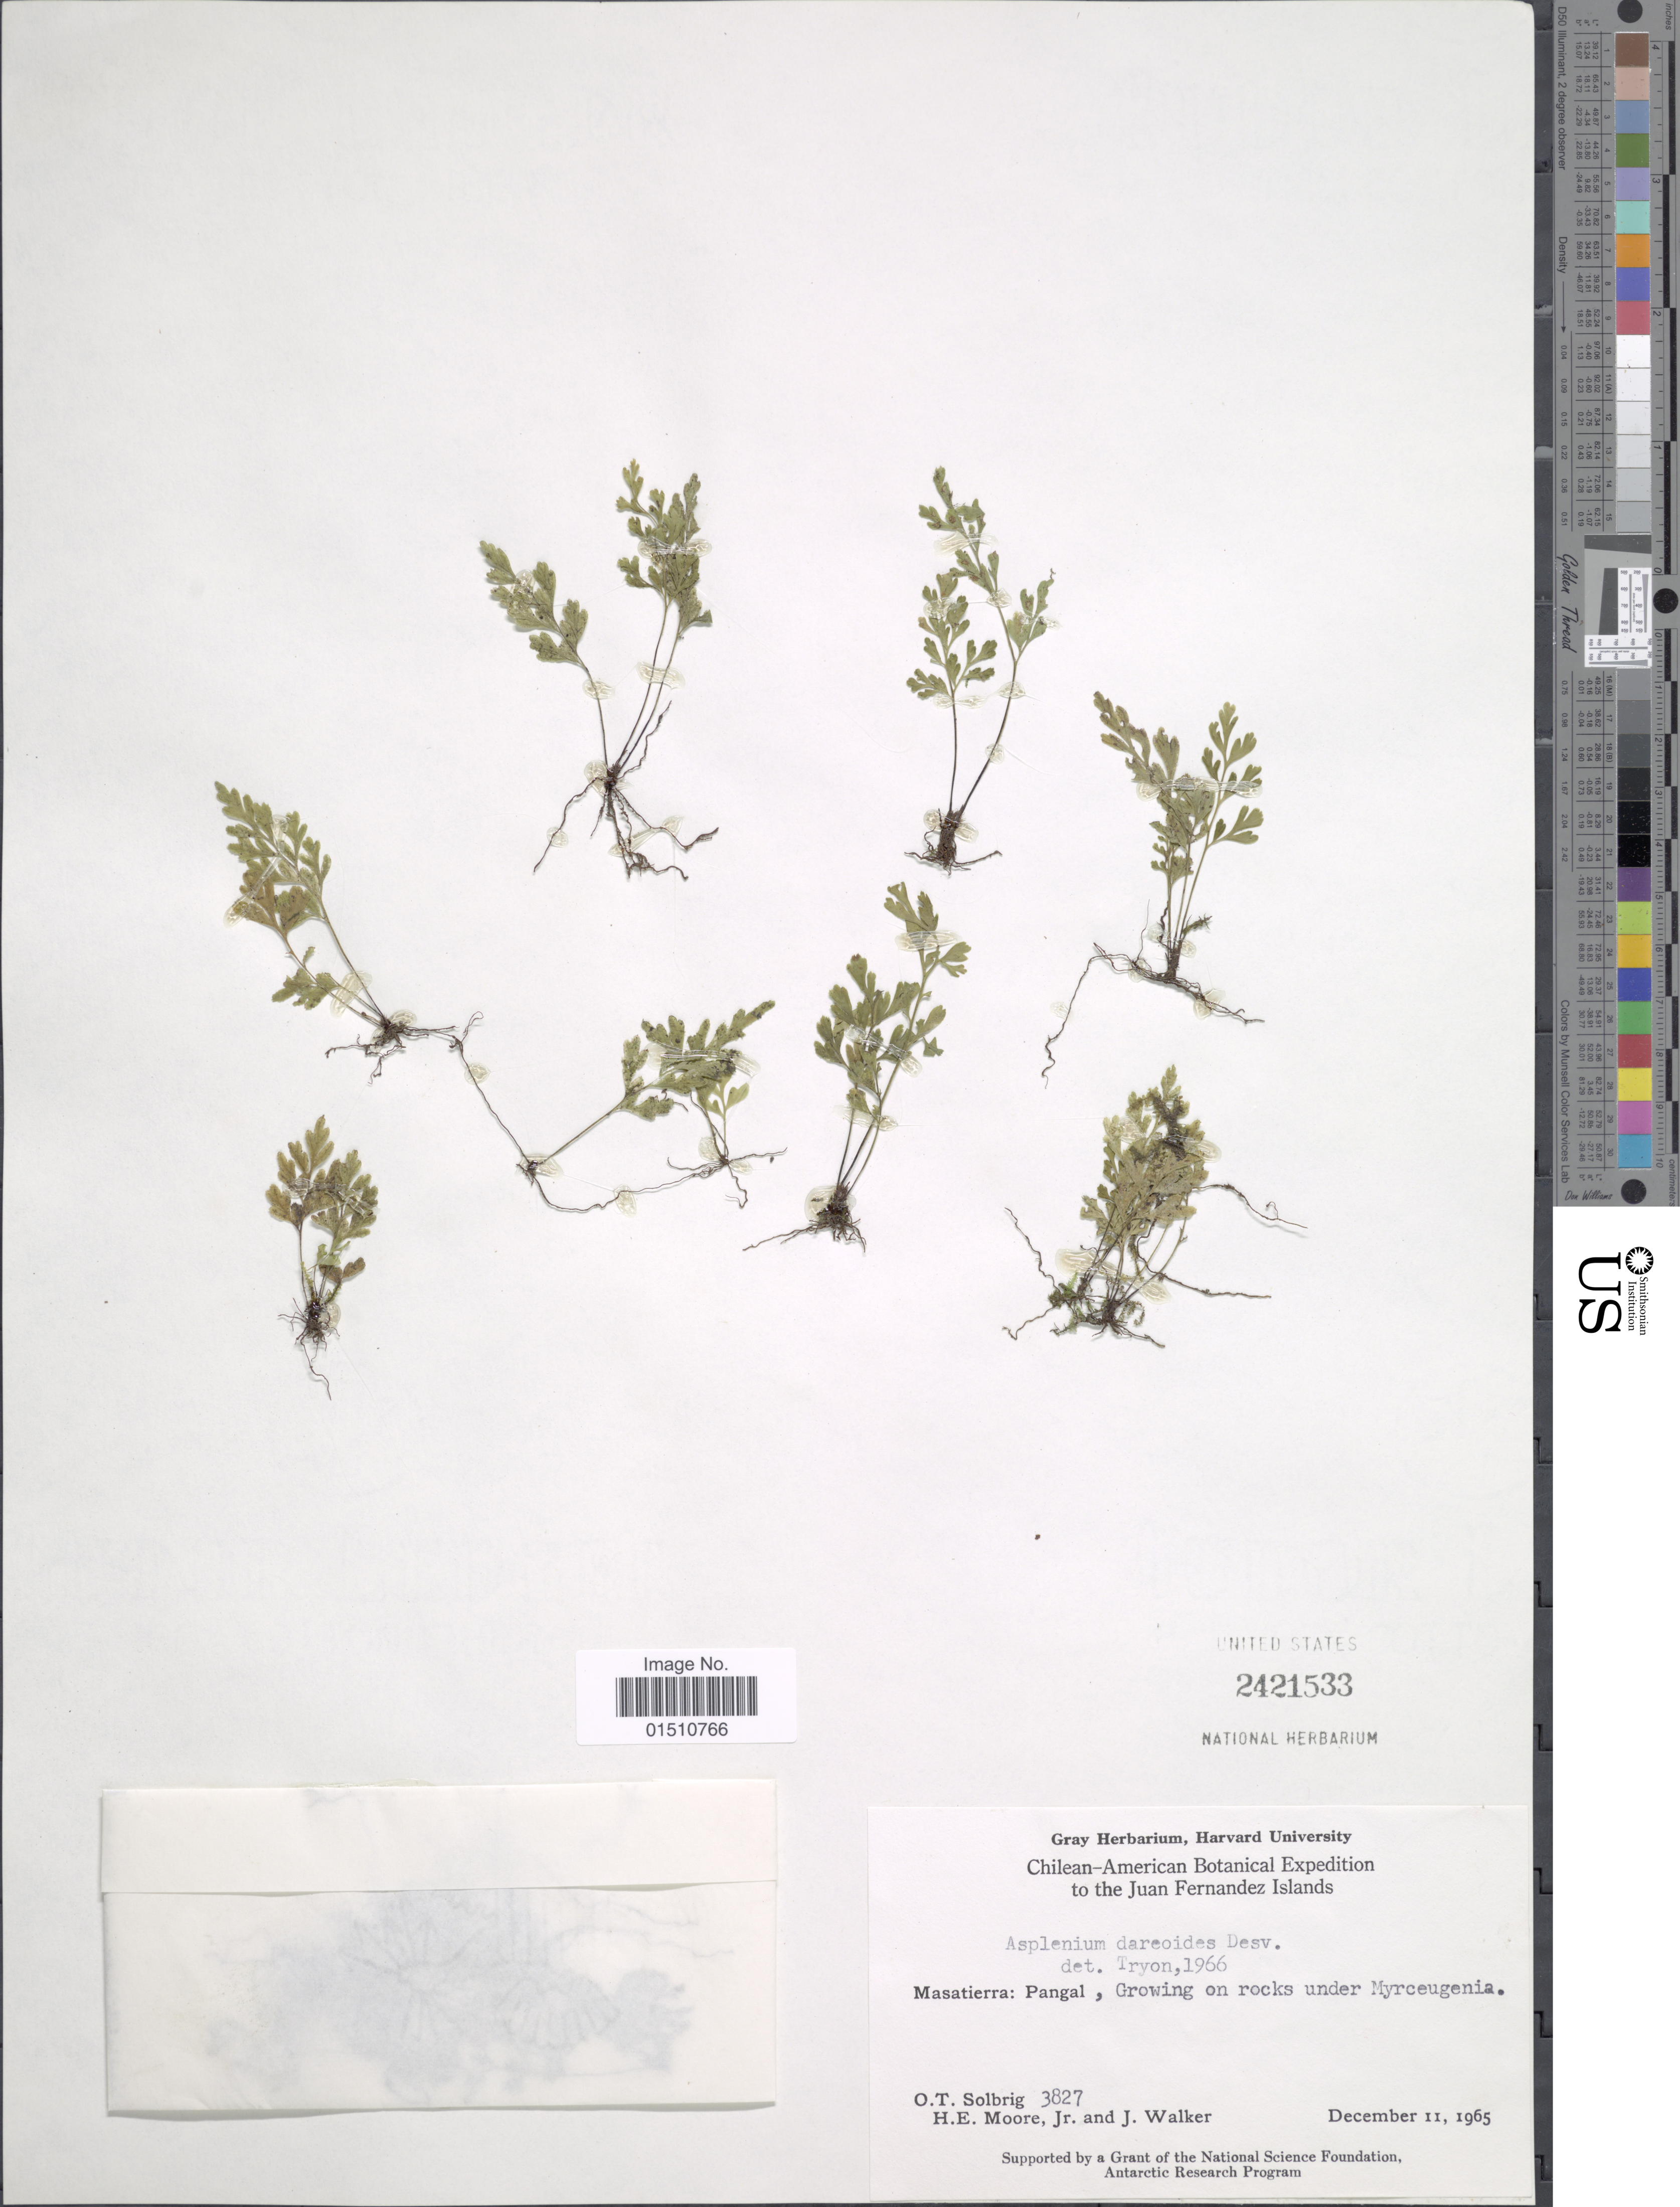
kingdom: Plantae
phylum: Tracheophyta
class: Polypodiopsida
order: Polypodiales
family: Aspleniaceae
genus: Asplenium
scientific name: Asplenium dareoides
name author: Desv.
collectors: O. T. Solbrig, H. E. Moore & J. Walker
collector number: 3827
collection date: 1965-12-11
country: Chile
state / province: Valparaíso (V)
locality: Juan Fernandez Islands, Masatierra: Pangal.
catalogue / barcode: US 2421533